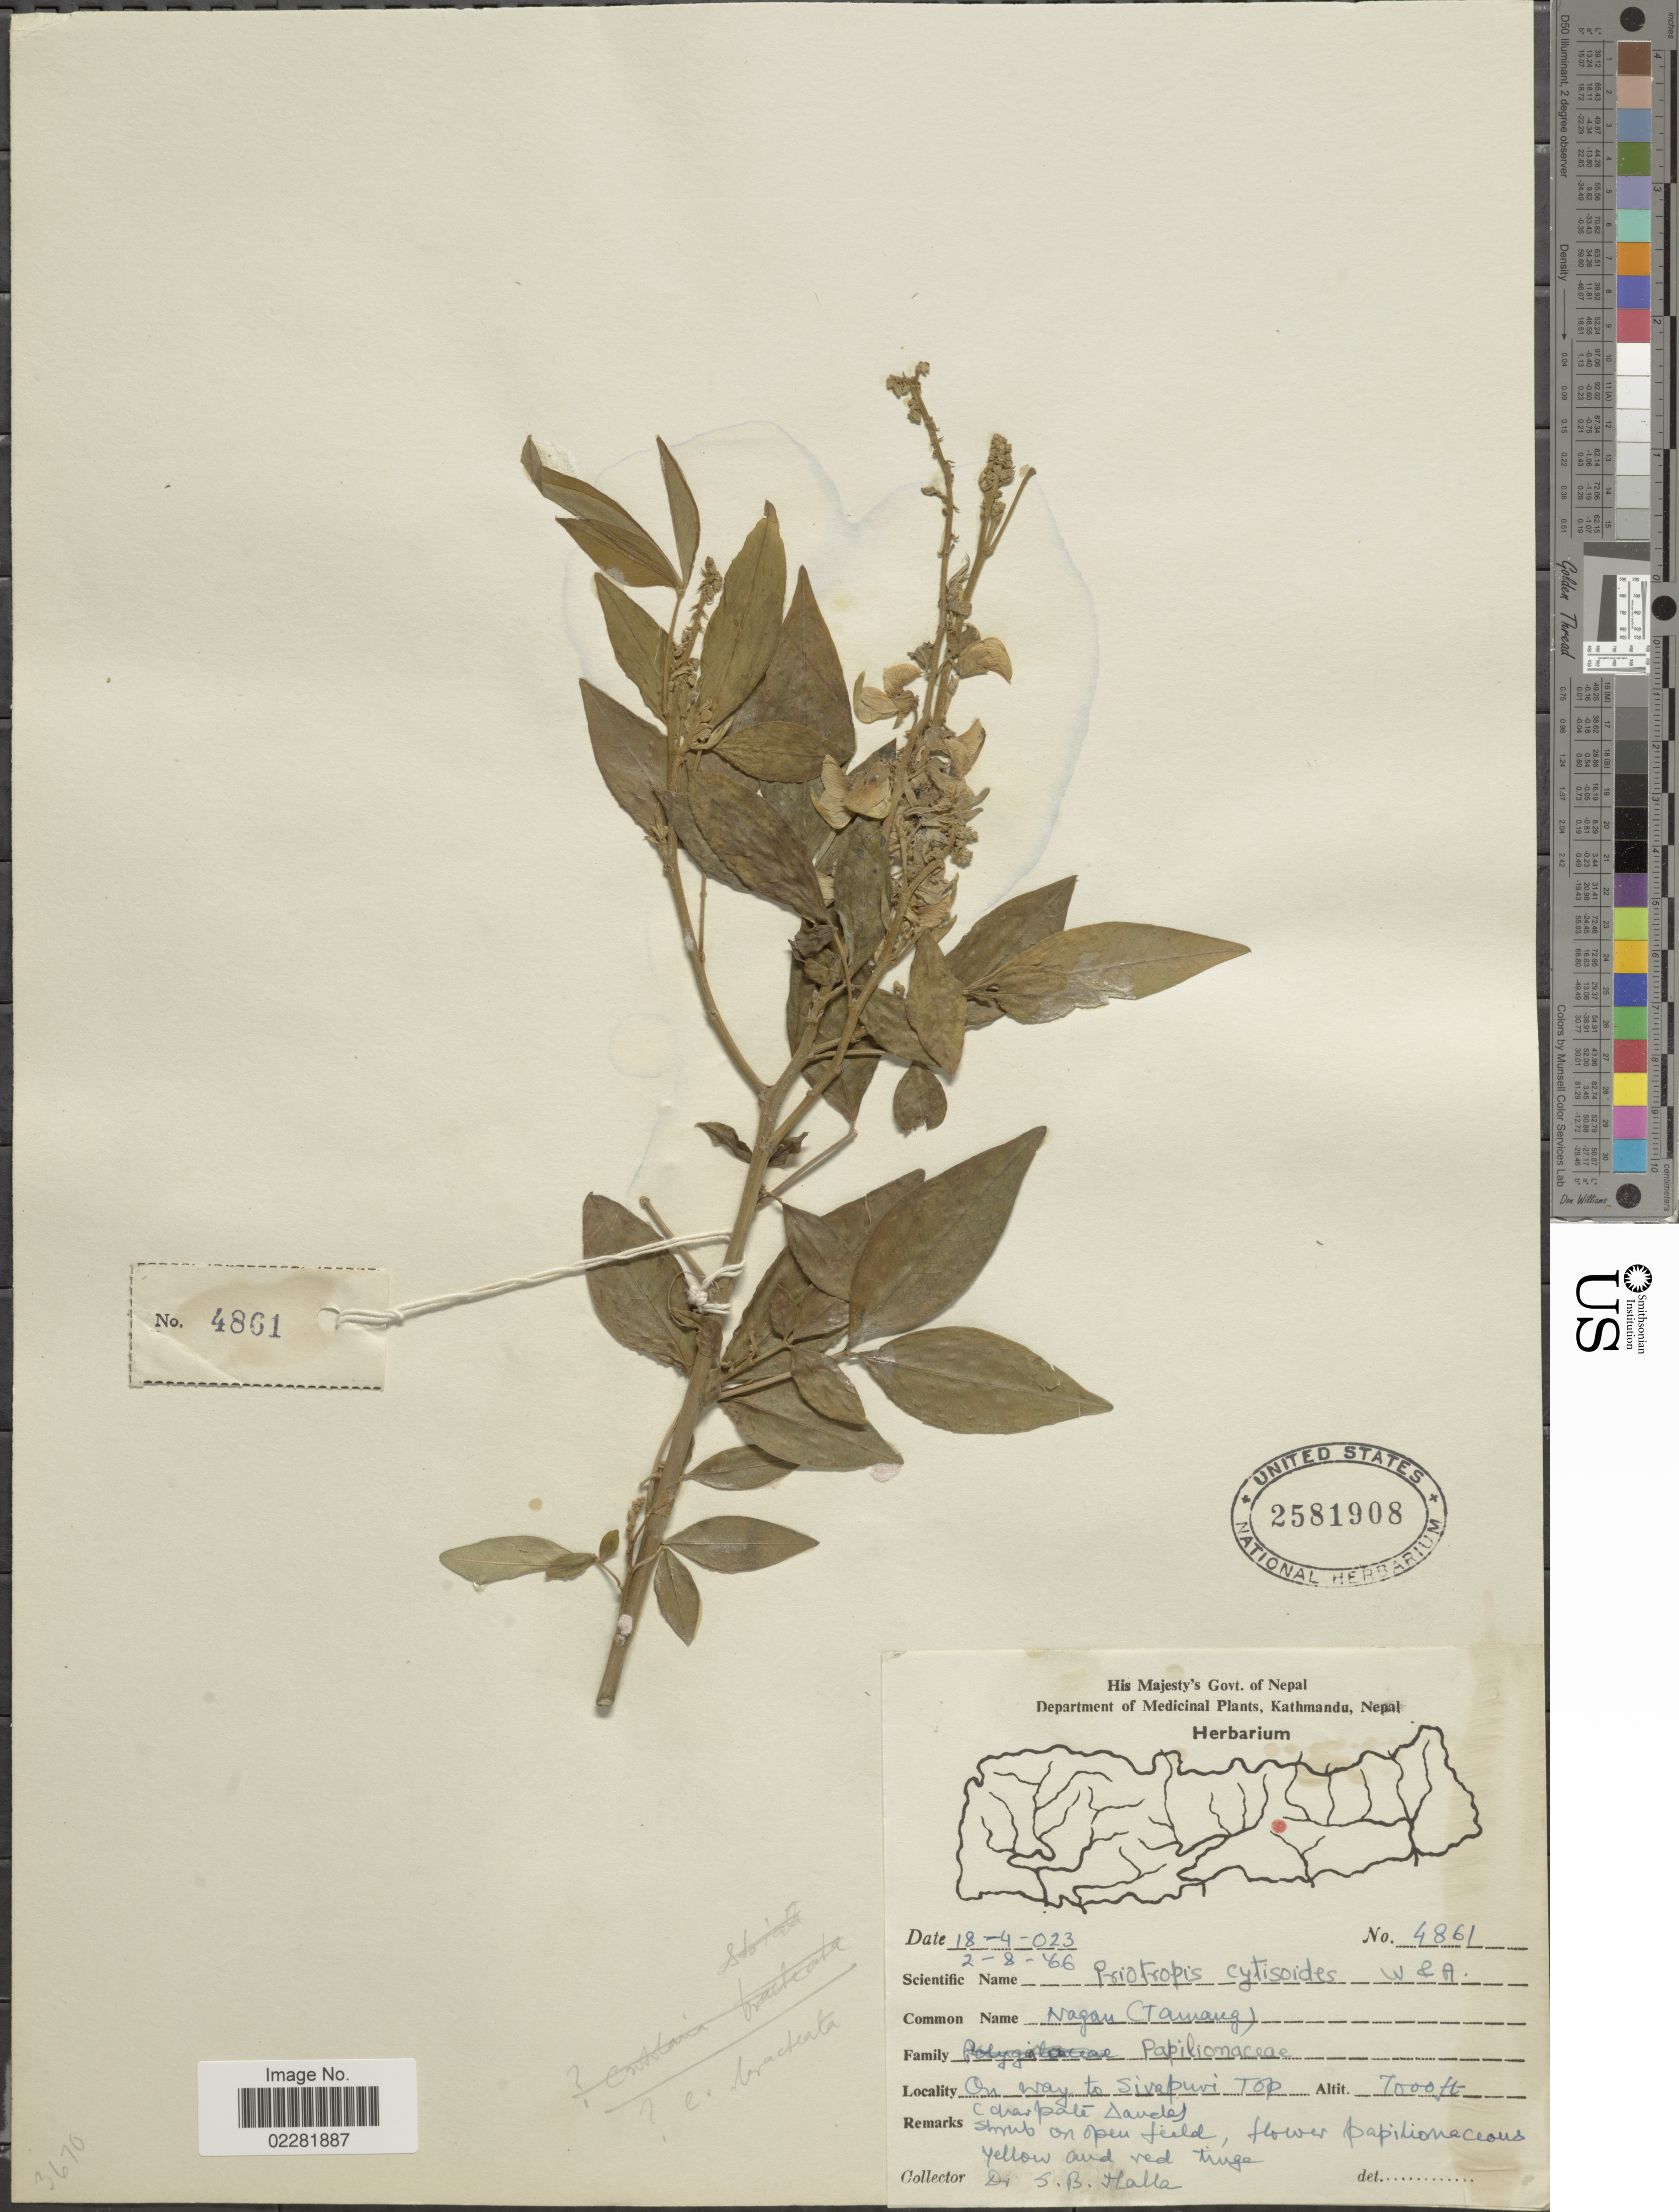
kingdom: Plantae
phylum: Tracheophyta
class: Magnoliopsida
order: Fabales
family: Fabaceae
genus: Crotalaria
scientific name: Crotalaria cytisoides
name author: DC.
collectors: S. Malla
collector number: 4861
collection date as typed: Transcribed d/m/y: 2/8/66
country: Nepal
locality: On way to Sivapuvi Top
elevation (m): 2134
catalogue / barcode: US 2581908